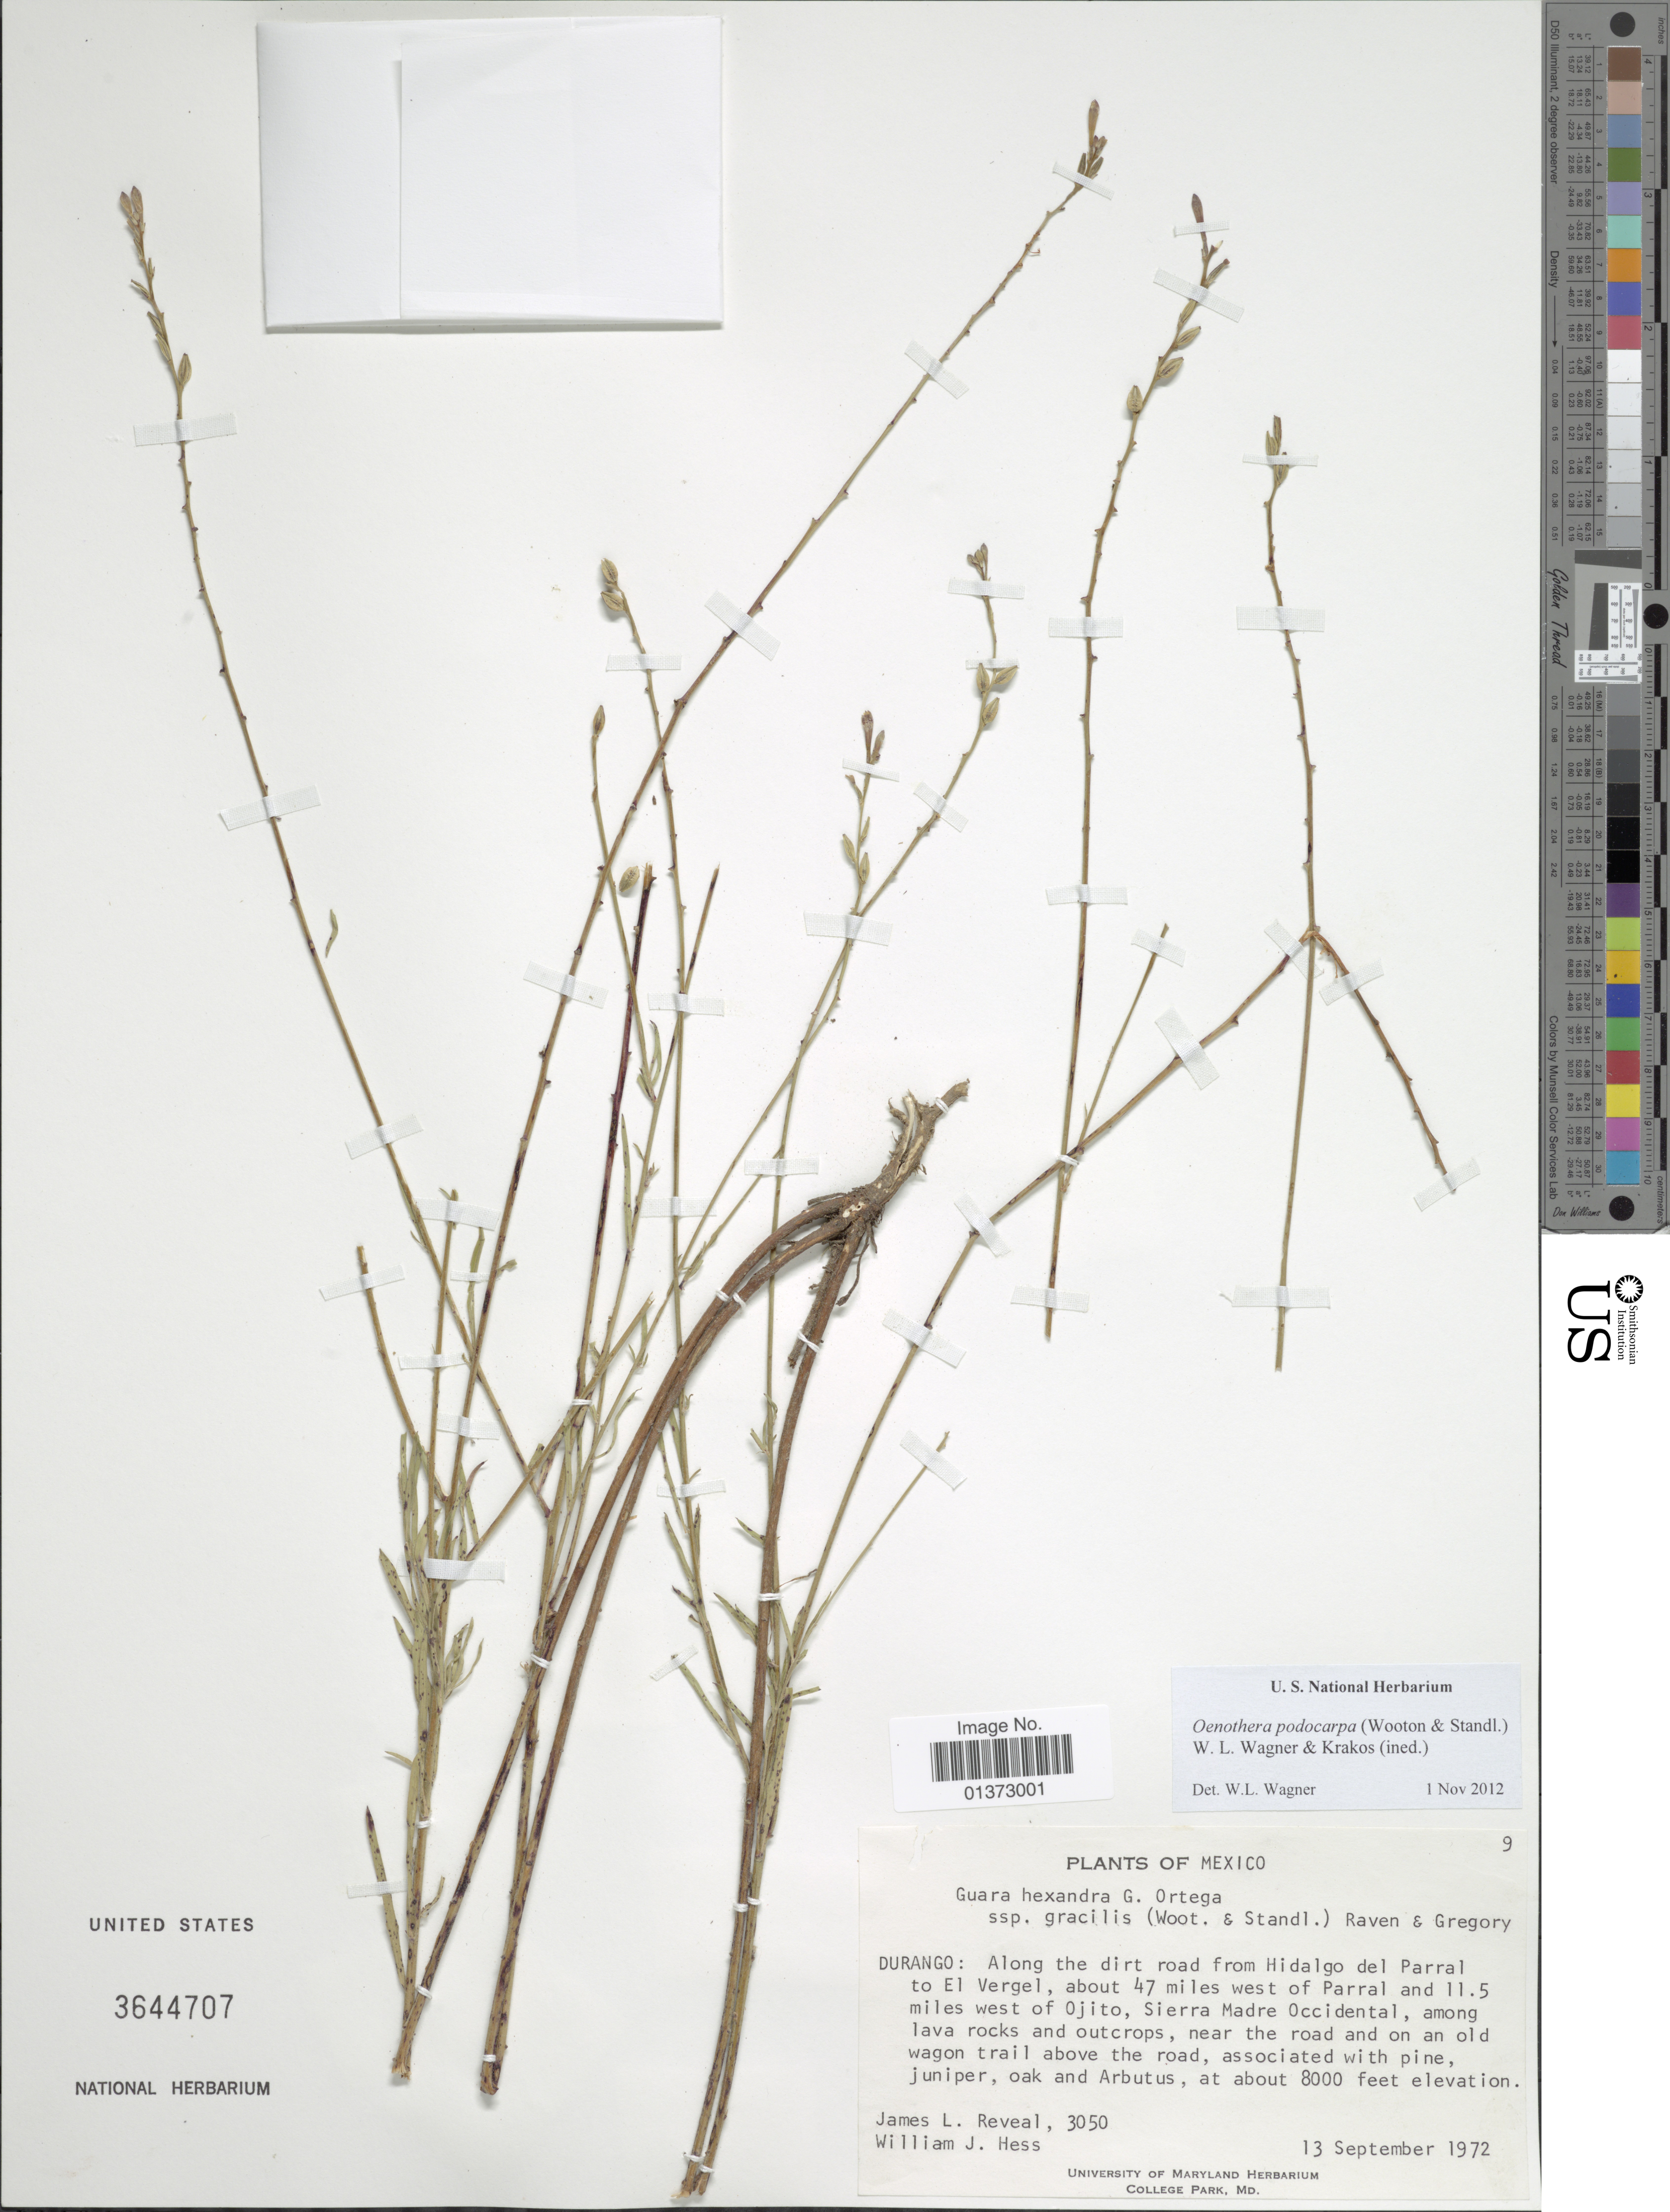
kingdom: Plantae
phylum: Tracheophyta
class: Magnoliopsida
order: Myrtales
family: Onagraceae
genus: Oenothera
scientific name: Oenothera podocarpa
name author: (Wooton & Standl.) Krakos & W.L. Wagner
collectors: J. L. Reveal & W. Hess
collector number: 3050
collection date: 1972-09-13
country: Mexico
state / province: Durango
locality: Along the dirt road from Hidalgo del Parral to El Vergel, about 47 miles west of Parral and 11.5 miles west of Ojito, Sierra Madre Occidental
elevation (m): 2438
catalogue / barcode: US 3644707